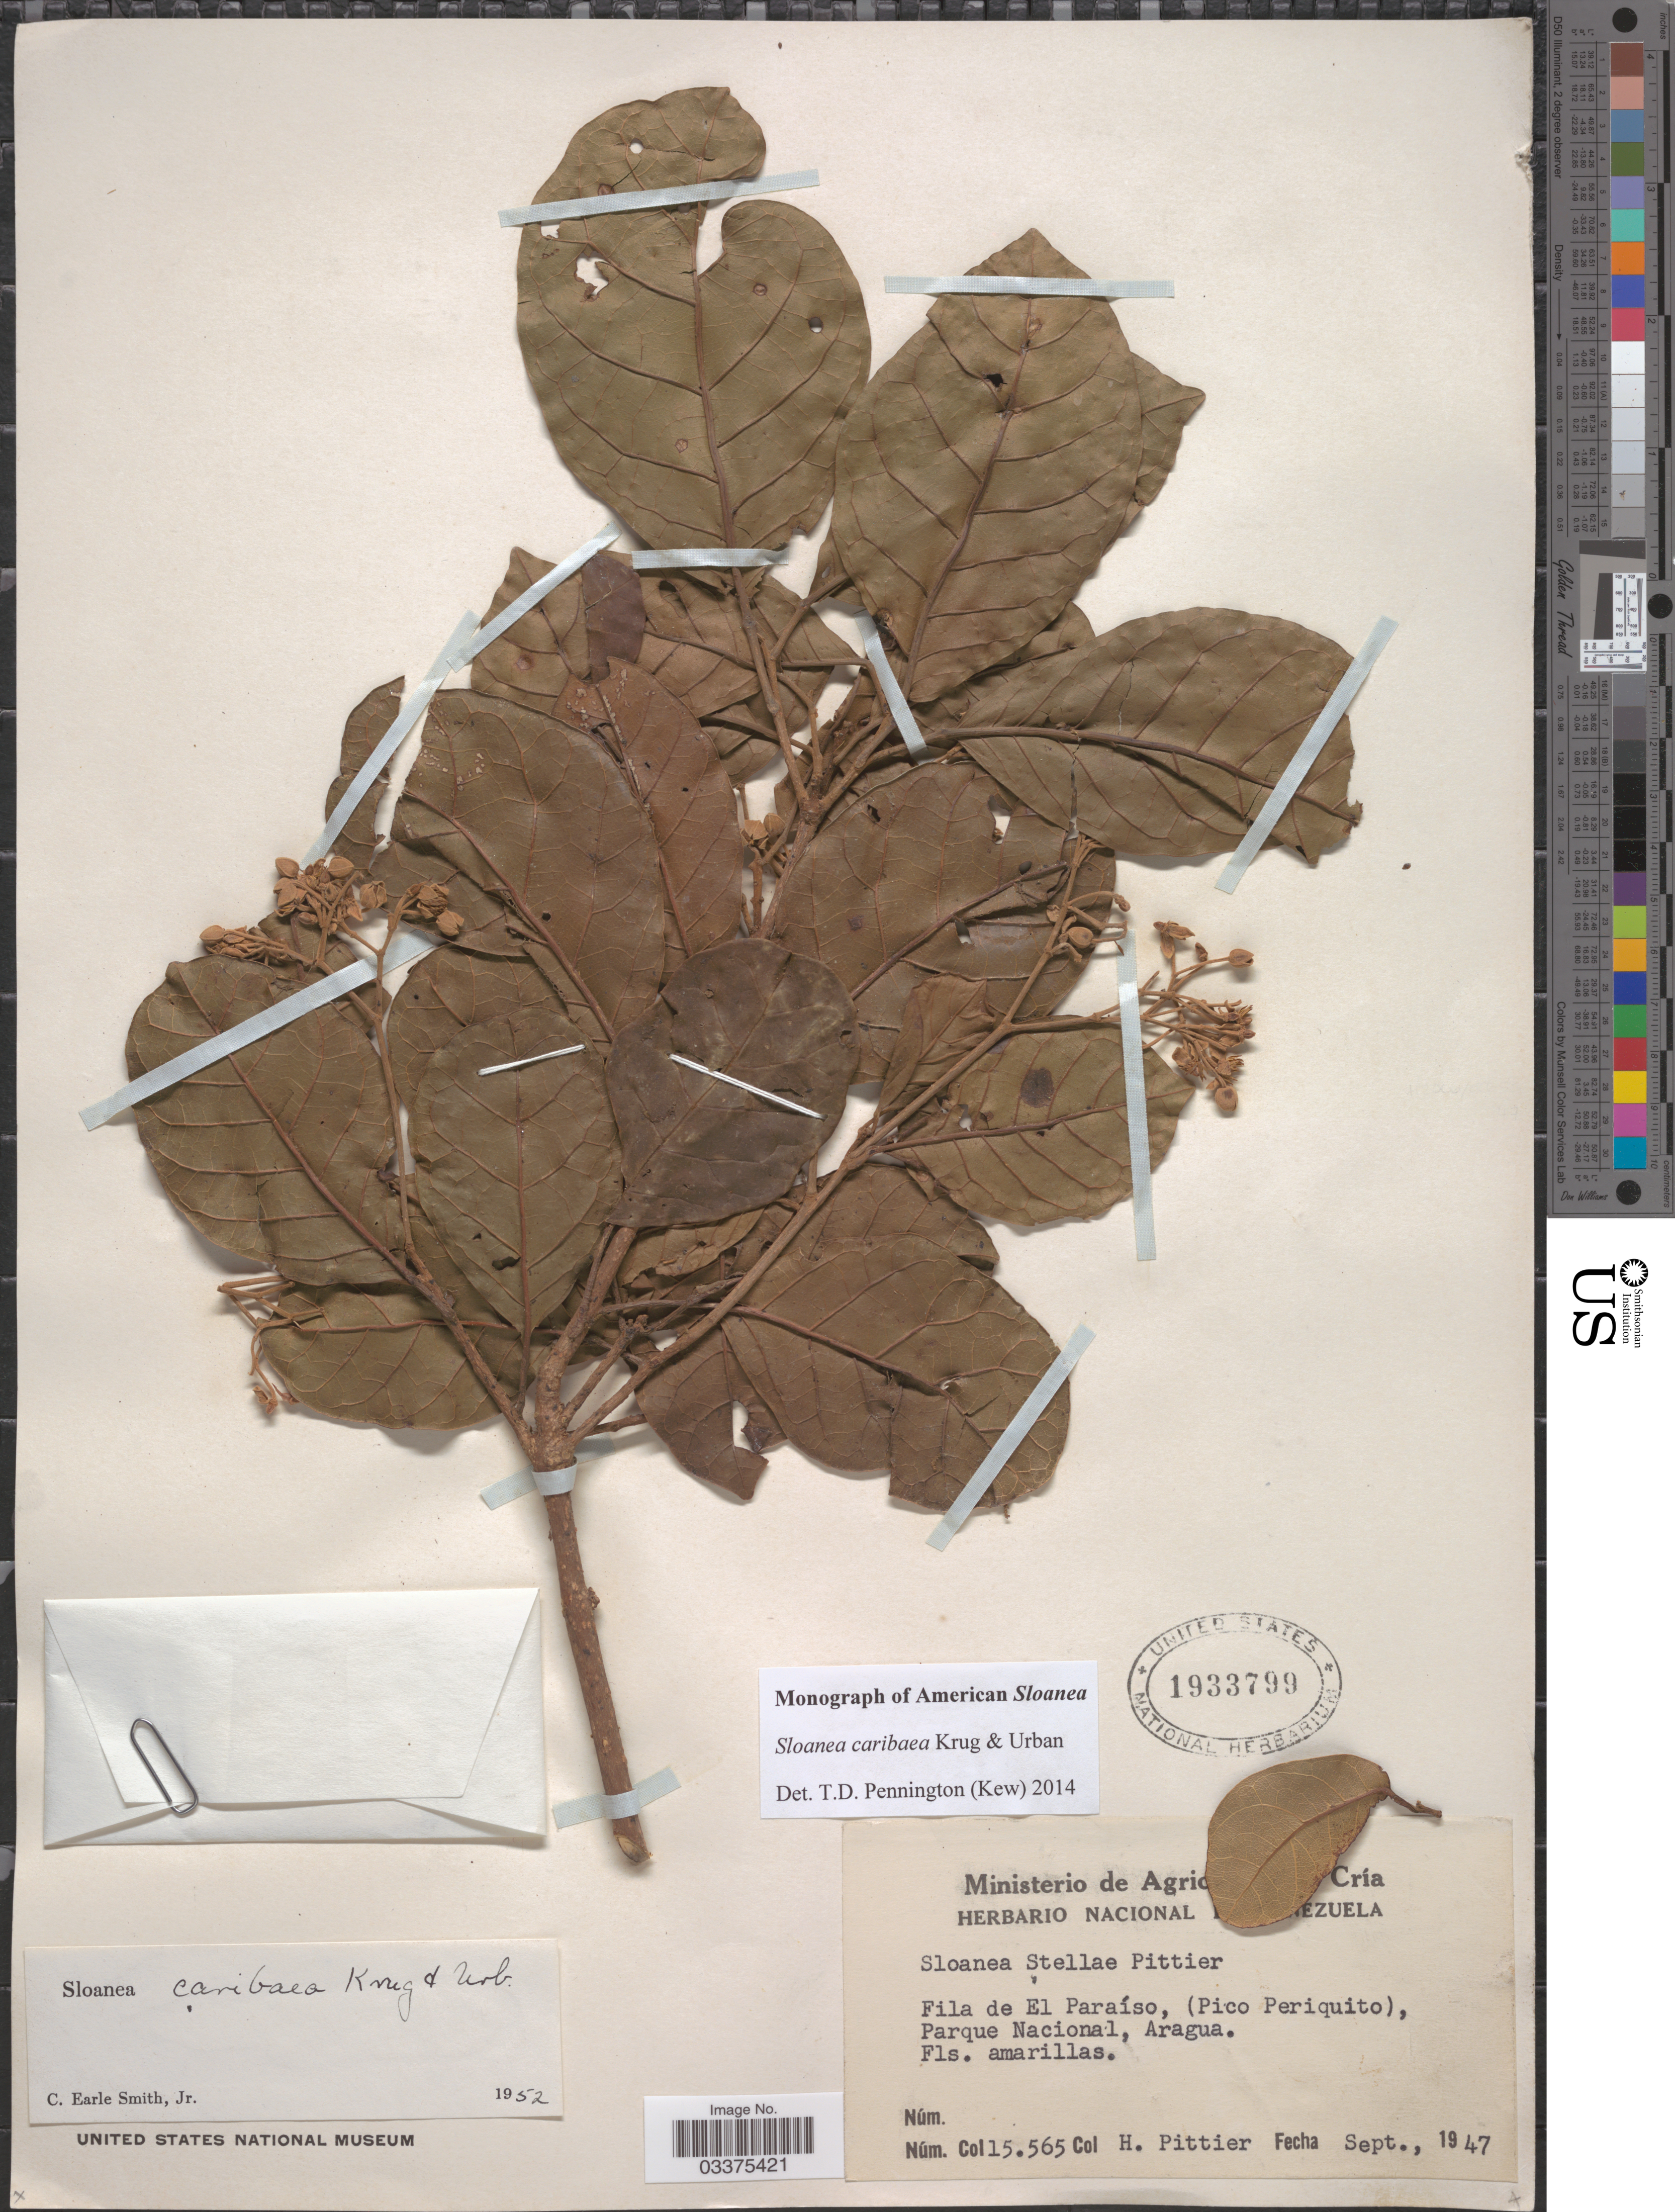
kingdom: Plantae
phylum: Tracheophyta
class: Magnoliopsida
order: Oxalidales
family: Elaeocarpaceae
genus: Sloanea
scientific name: Sloanea caribaea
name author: Krug & Urb. in Duss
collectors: H. F. Pittier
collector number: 15565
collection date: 1947-09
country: Venezuela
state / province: Aragua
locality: Fila de El Paraíso, (Pico Periquito), Parque Nacional.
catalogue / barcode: US 1933799